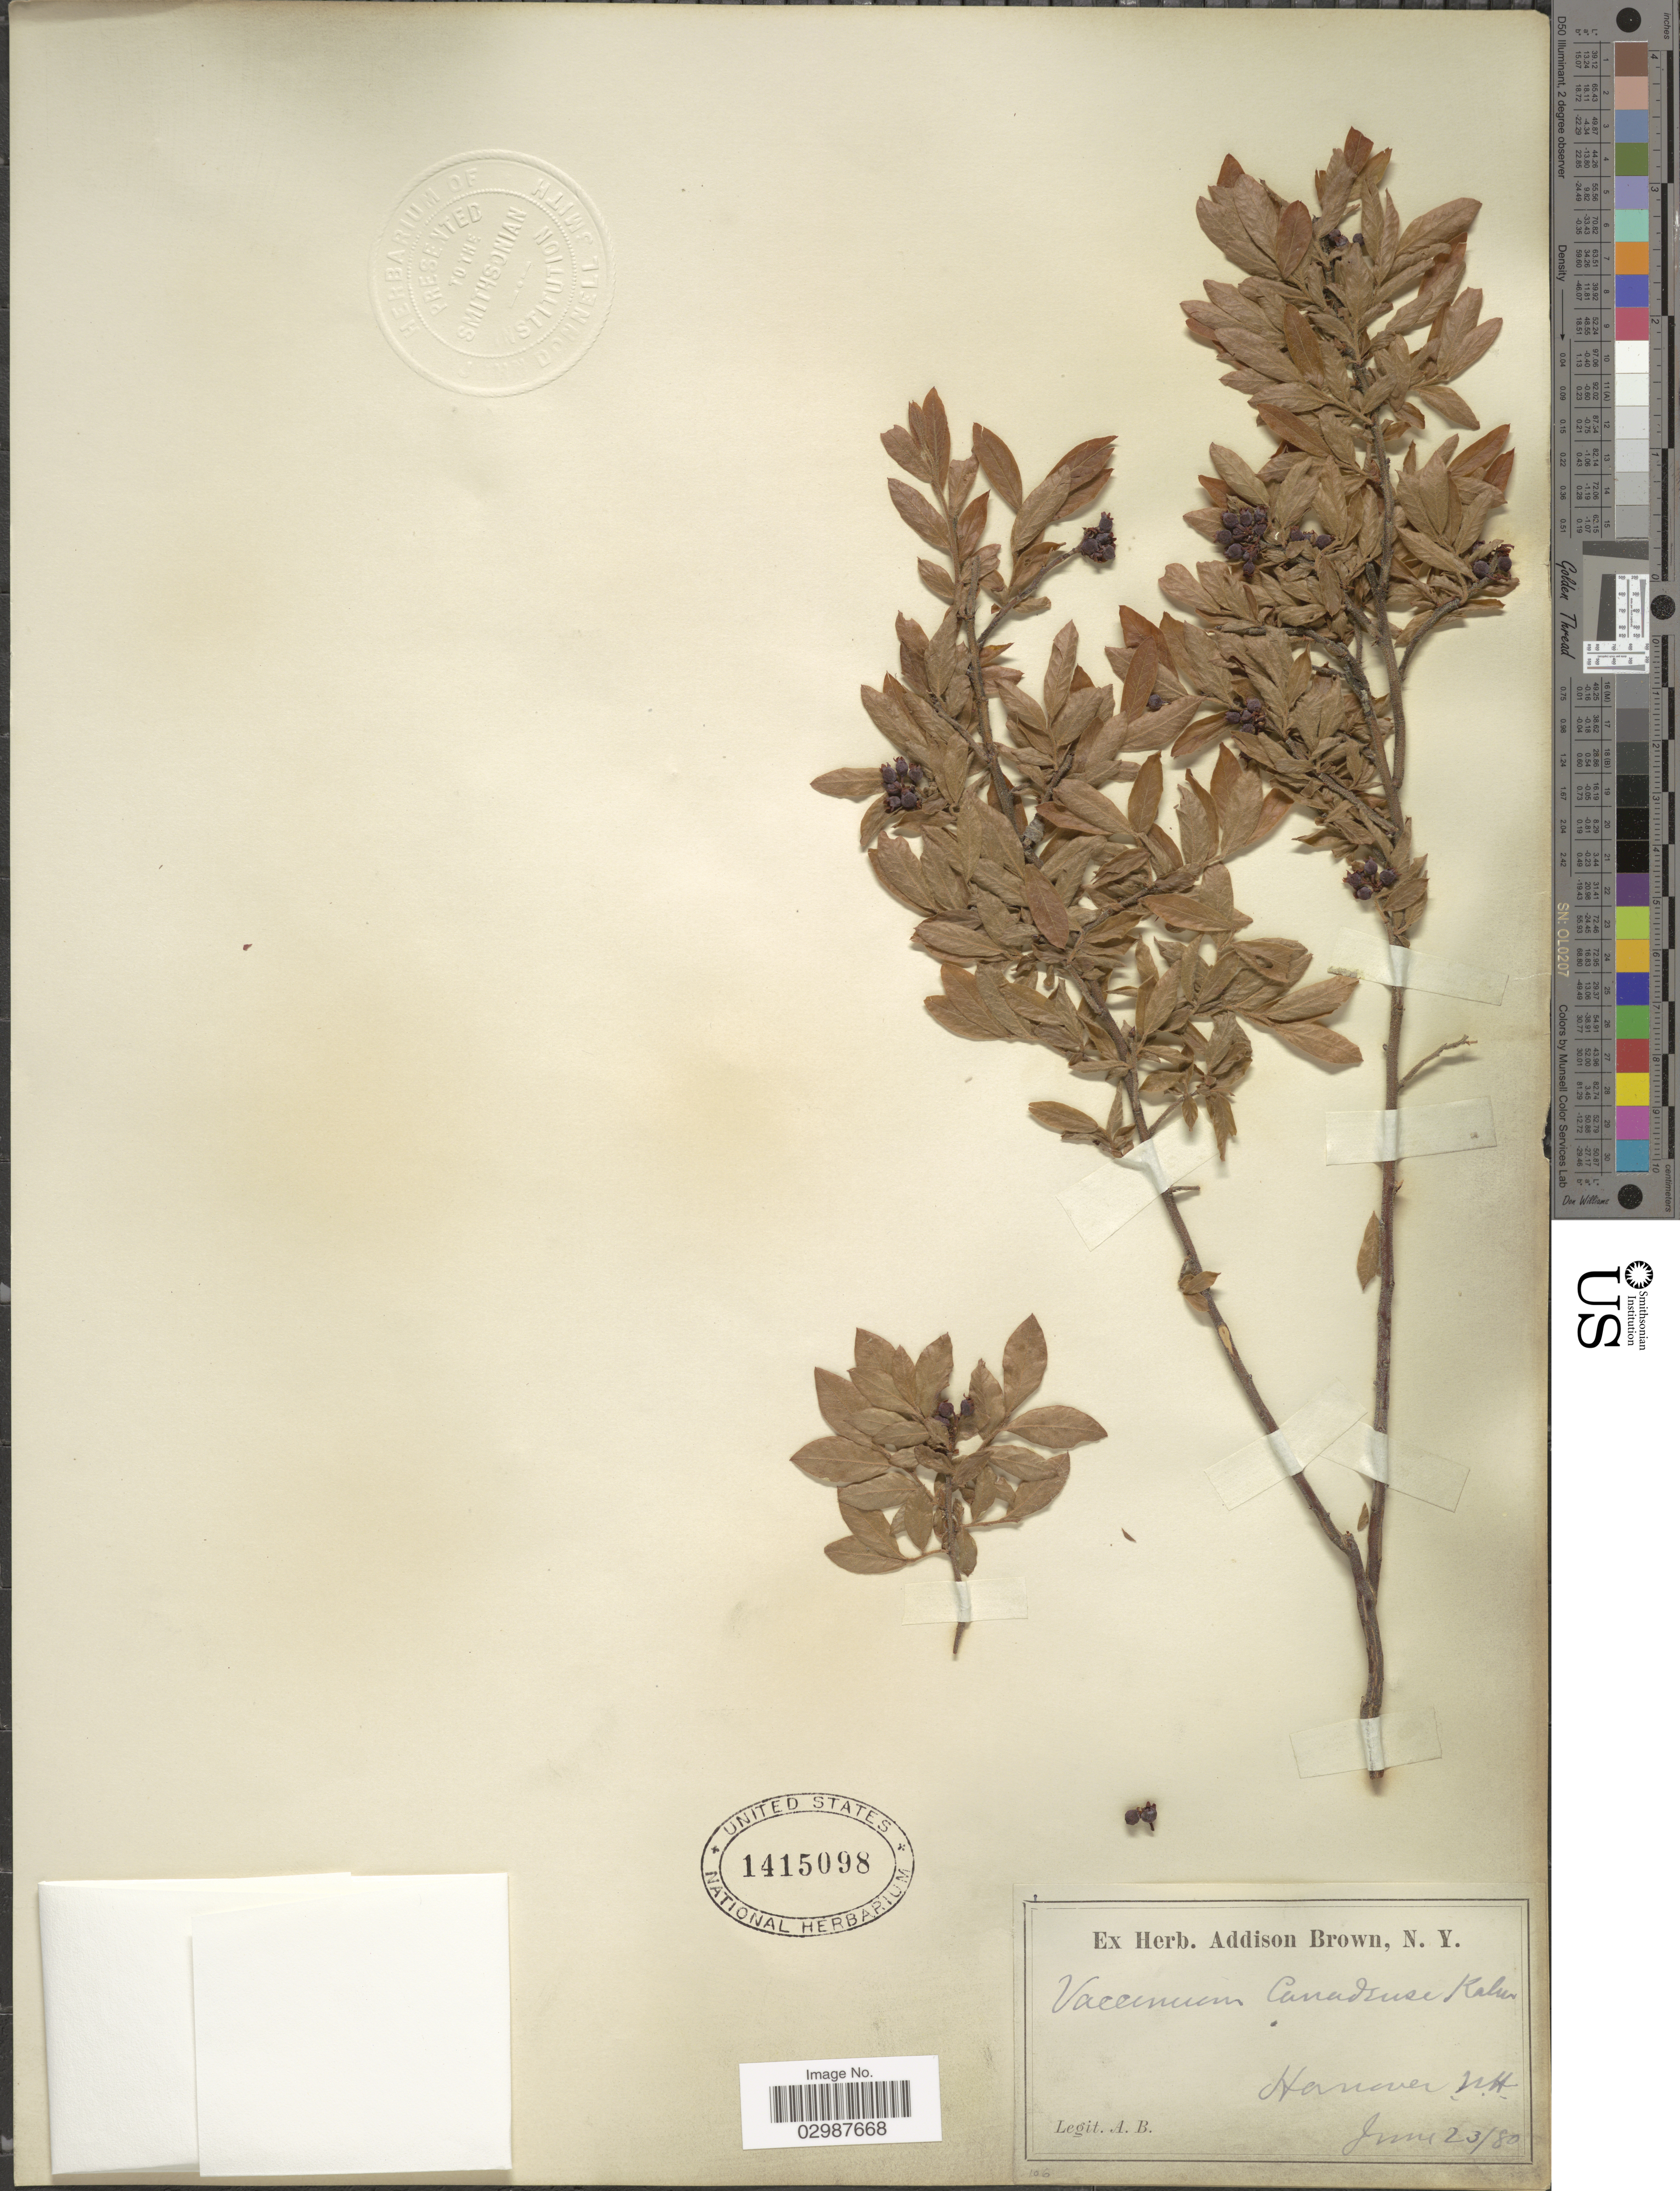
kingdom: Plantae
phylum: Tracheophyta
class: Magnoliopsida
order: Ericales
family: Ericaceae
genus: Vaccinium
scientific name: Vaccinium canadense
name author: Kalm ex Richardson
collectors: A. Brown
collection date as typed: Transcribed d/m/y: 23/6/80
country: United States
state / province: New Hampshire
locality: Hanover.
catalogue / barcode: US 1415098